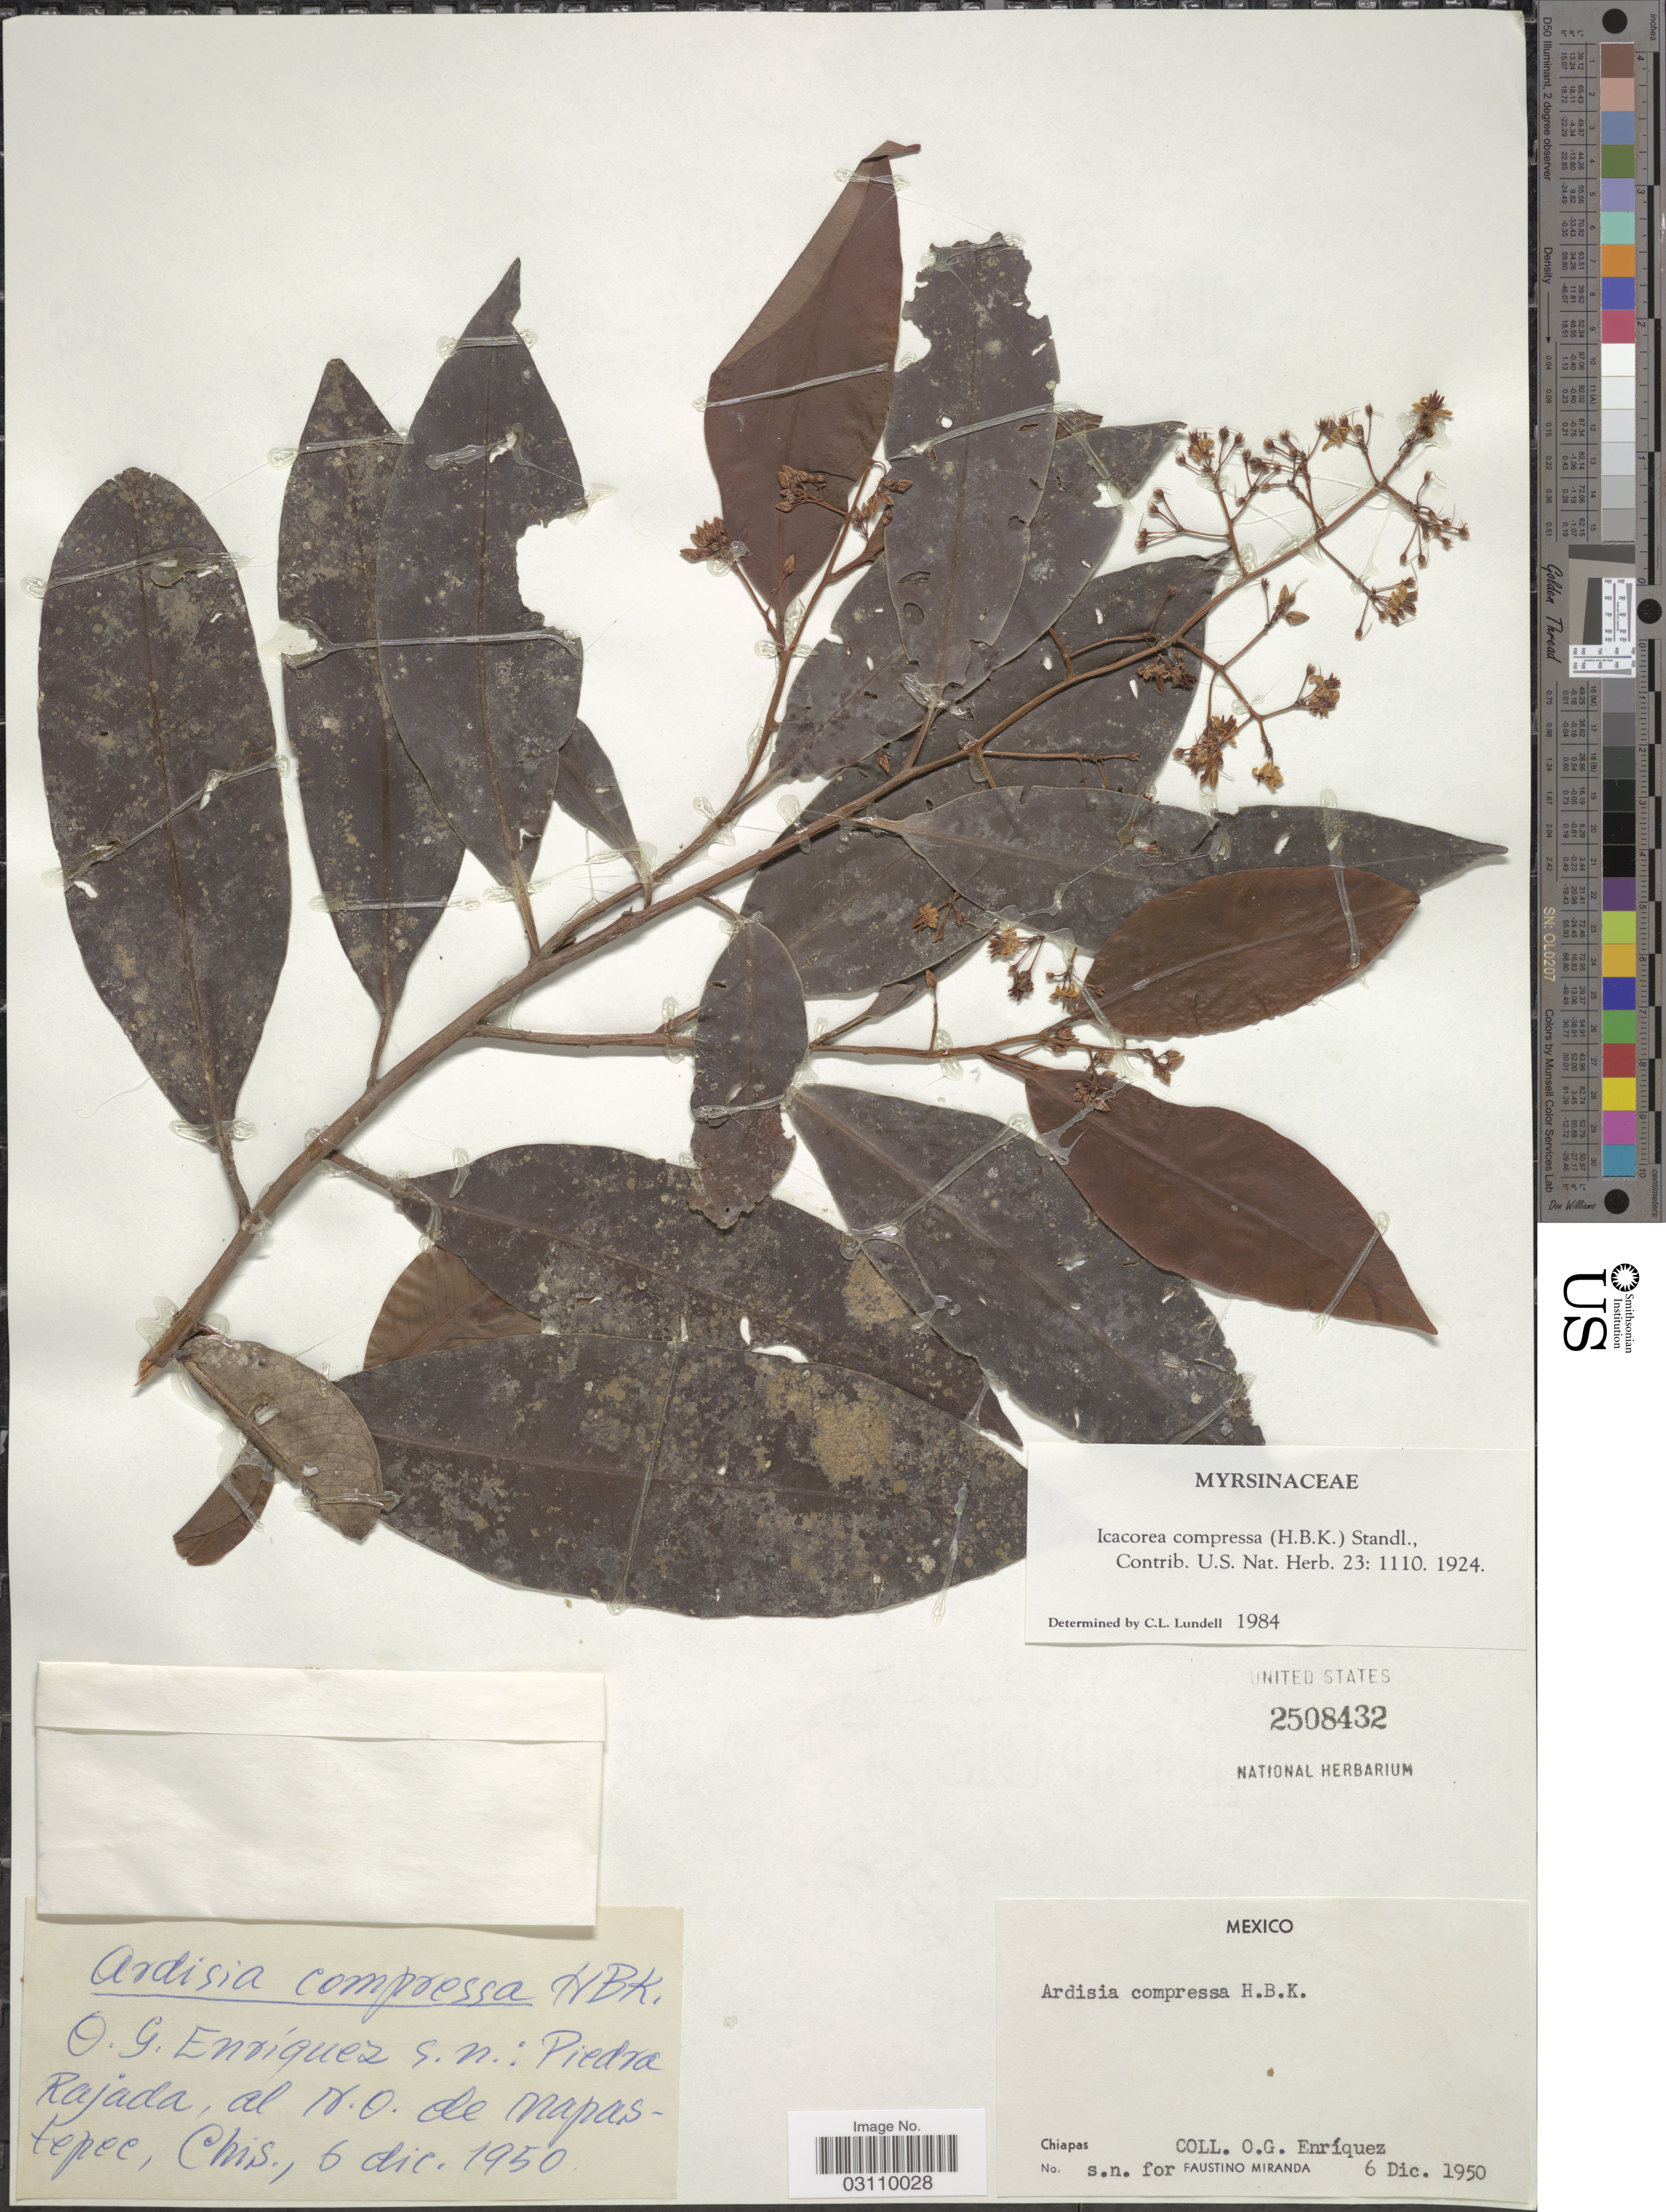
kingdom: Plantae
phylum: Tracheophyta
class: Magnoliopsida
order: Ericales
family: Primulaceae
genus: Ardisia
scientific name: Ardisia compressa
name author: Kunth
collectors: O. Enriquez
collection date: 1950-12-06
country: Mexico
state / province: Chiapas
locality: Piedra Rajada, al N.O. de Mapastepec.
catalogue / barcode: US 2508432